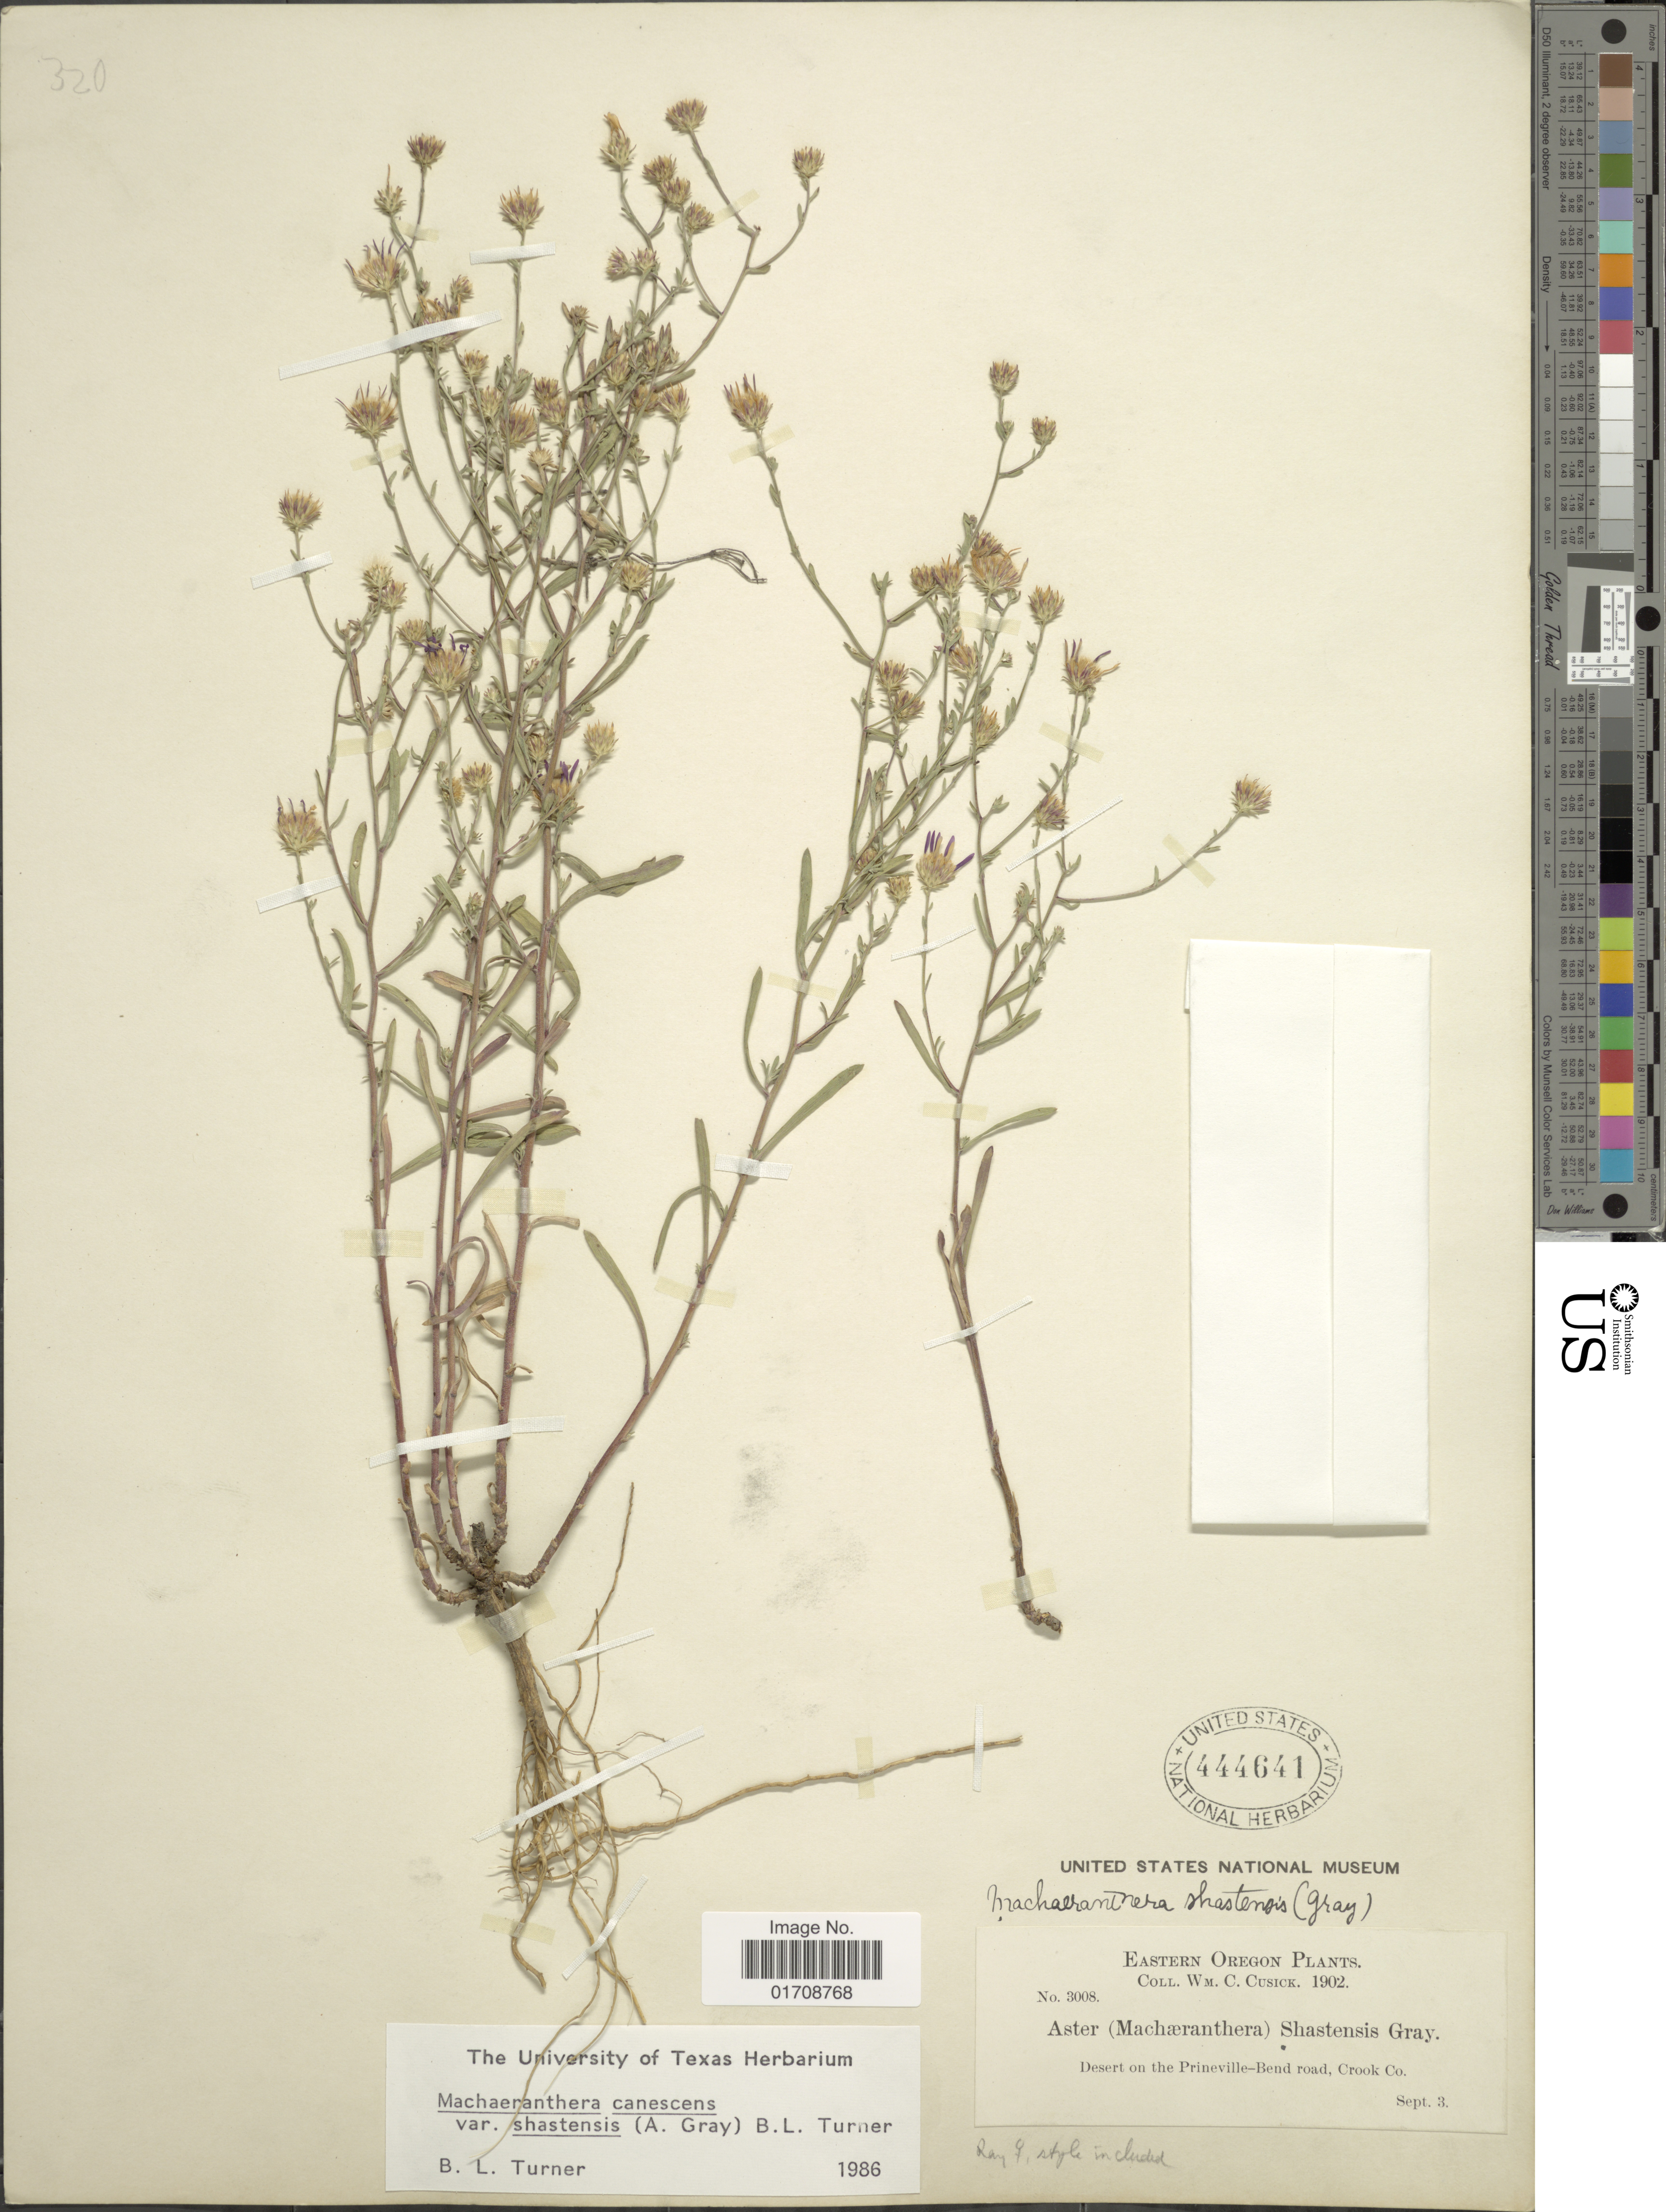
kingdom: Plantae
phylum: Tracheophyta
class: Magnoliopsida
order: Asterales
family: Asteraceae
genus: Machaeranthera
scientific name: Machaeranthera canescens var. shastensis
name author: (A. Gray) B.L. Turner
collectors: W. C. Cusick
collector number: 3008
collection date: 1902-09-03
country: United States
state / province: Oregon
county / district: Crook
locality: Eastern Oregon, Prineville-Bend road, Crook Co.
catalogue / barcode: US 444641